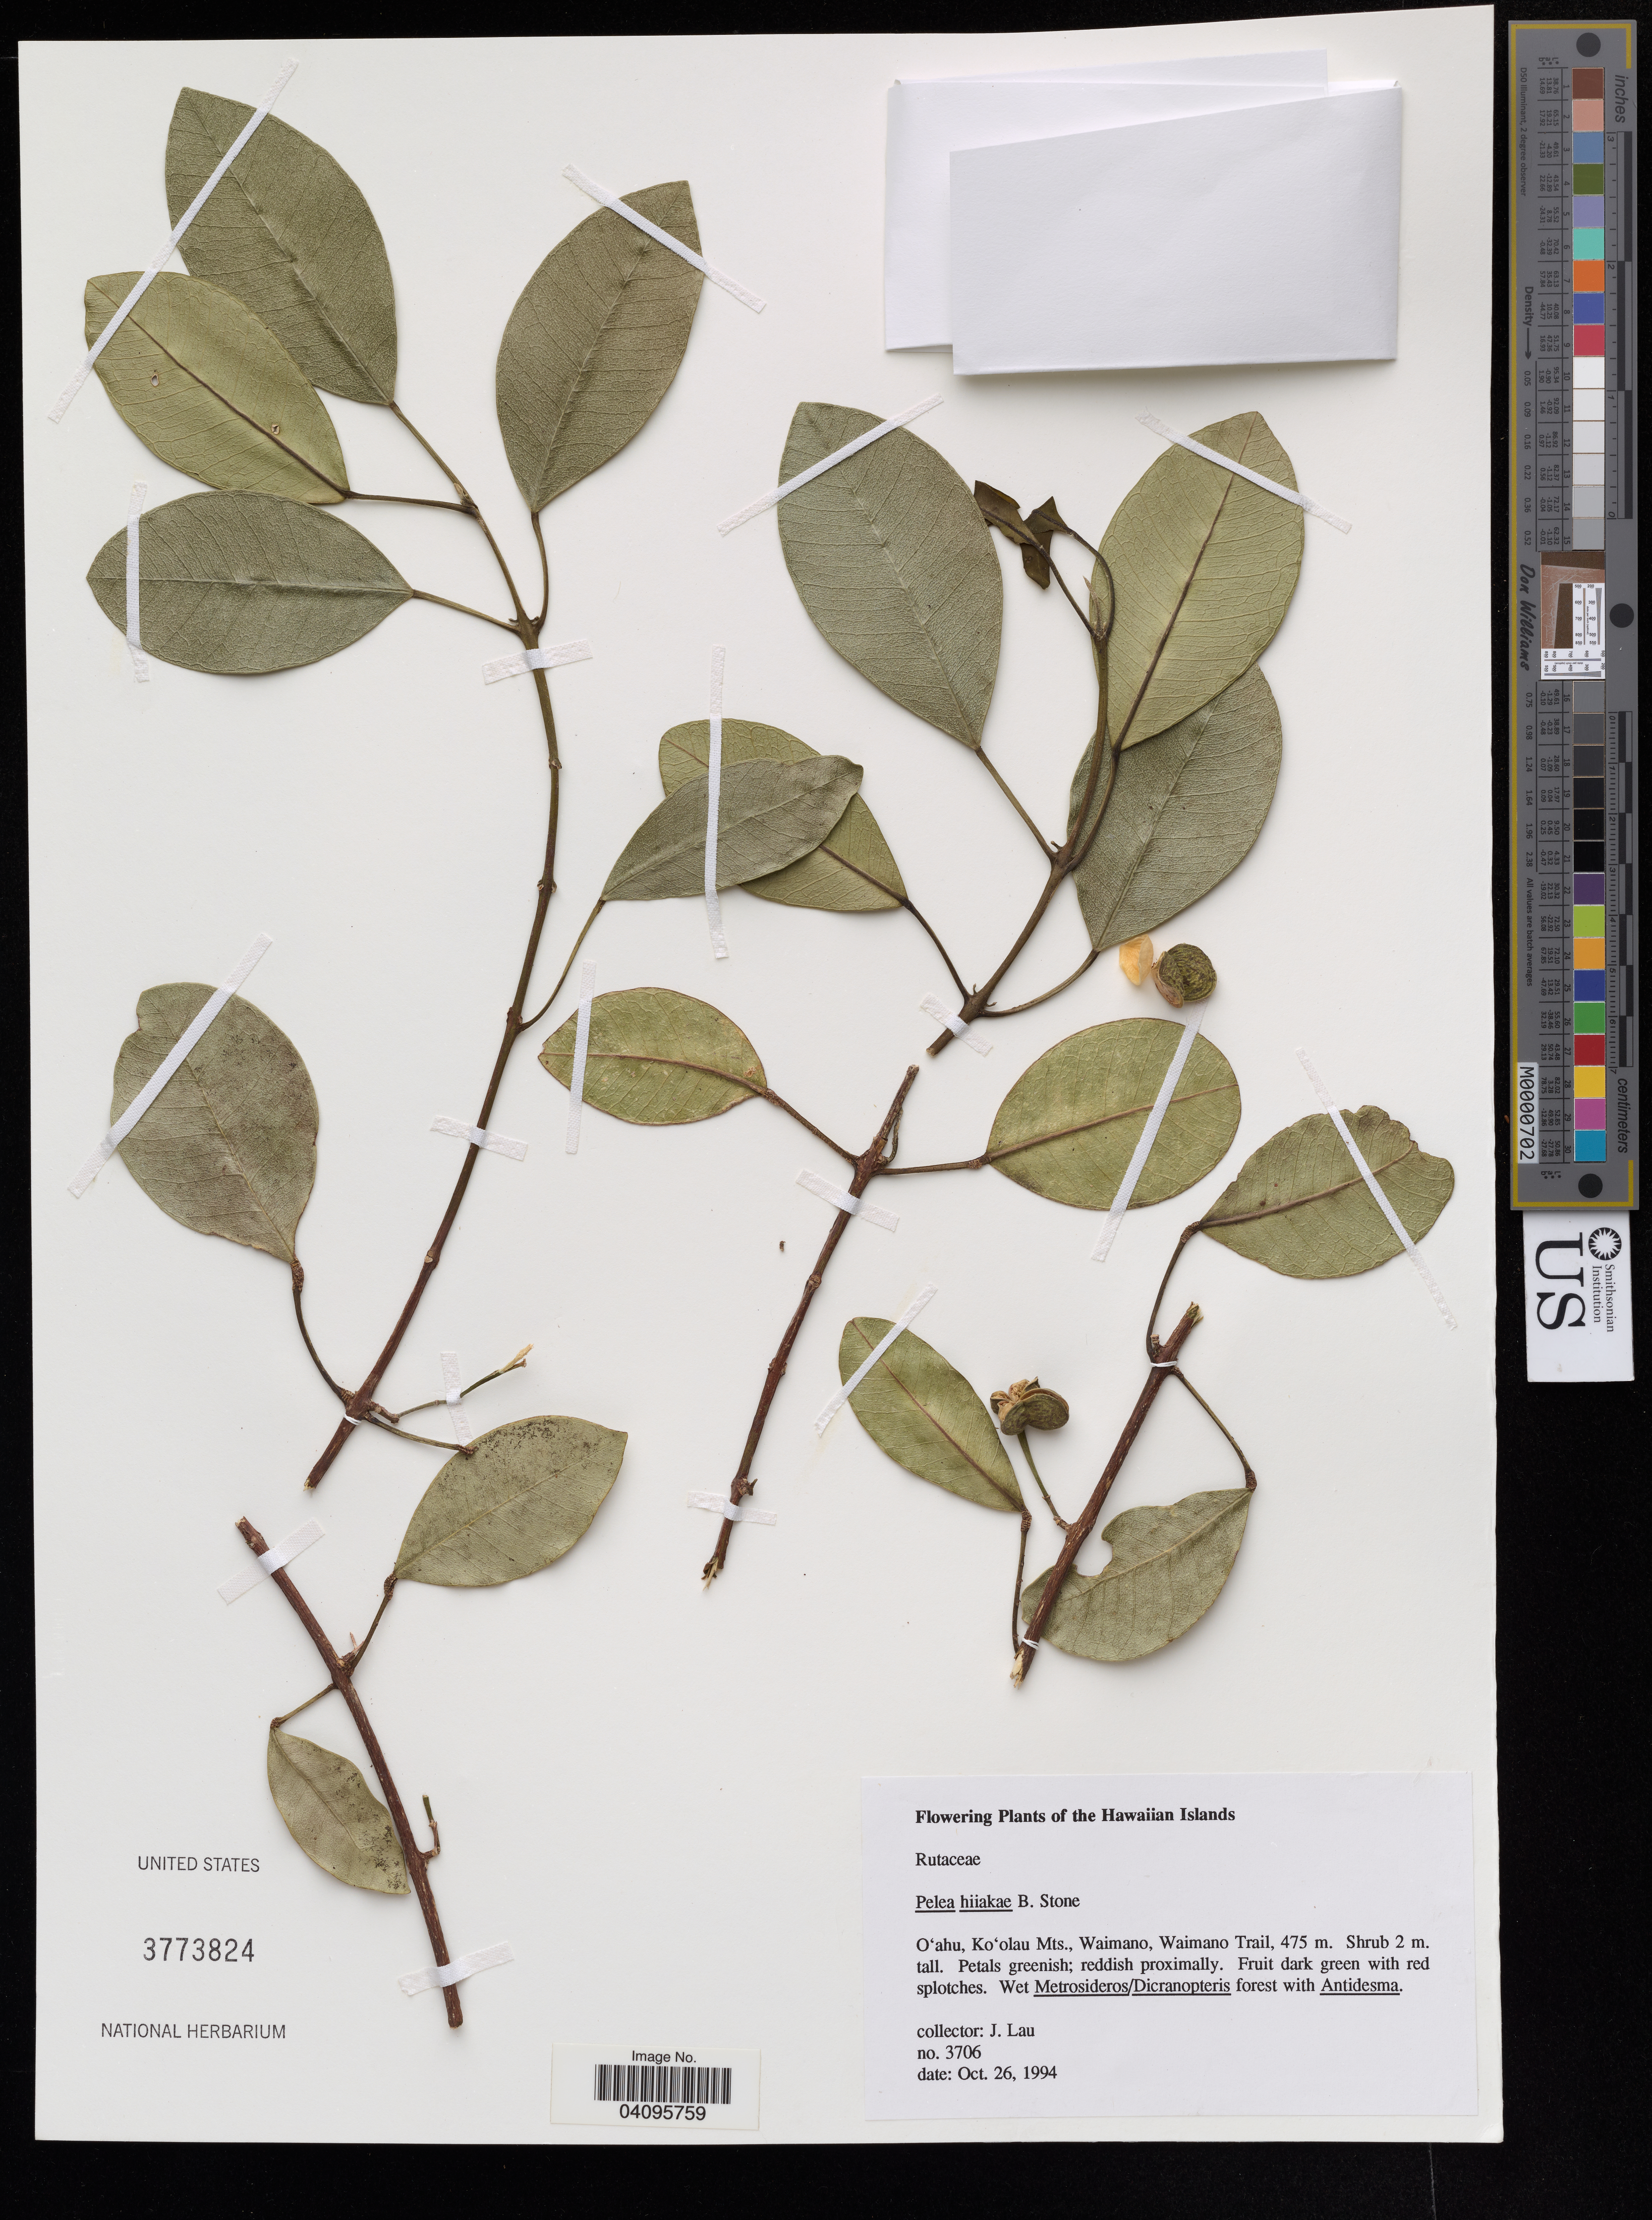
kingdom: Plantae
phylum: Tracheophyta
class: Magnoliopsida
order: Sapindales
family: Rutaceae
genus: Melicope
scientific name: Melicope hiiakae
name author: (B.C. Stone) T.G. Hartley & B.C. Stone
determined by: Wagner, W. L., (BOT), Smithsonian Institution - National Museum of Natural History (UNITED STATES)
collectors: J. Lau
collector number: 3706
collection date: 1994-10-26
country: United States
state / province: Hawaii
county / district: Honolulu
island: Oahu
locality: Ko'olau Mts., Waimano, Waimano Trail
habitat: Wet forest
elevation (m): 475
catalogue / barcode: US 3773824